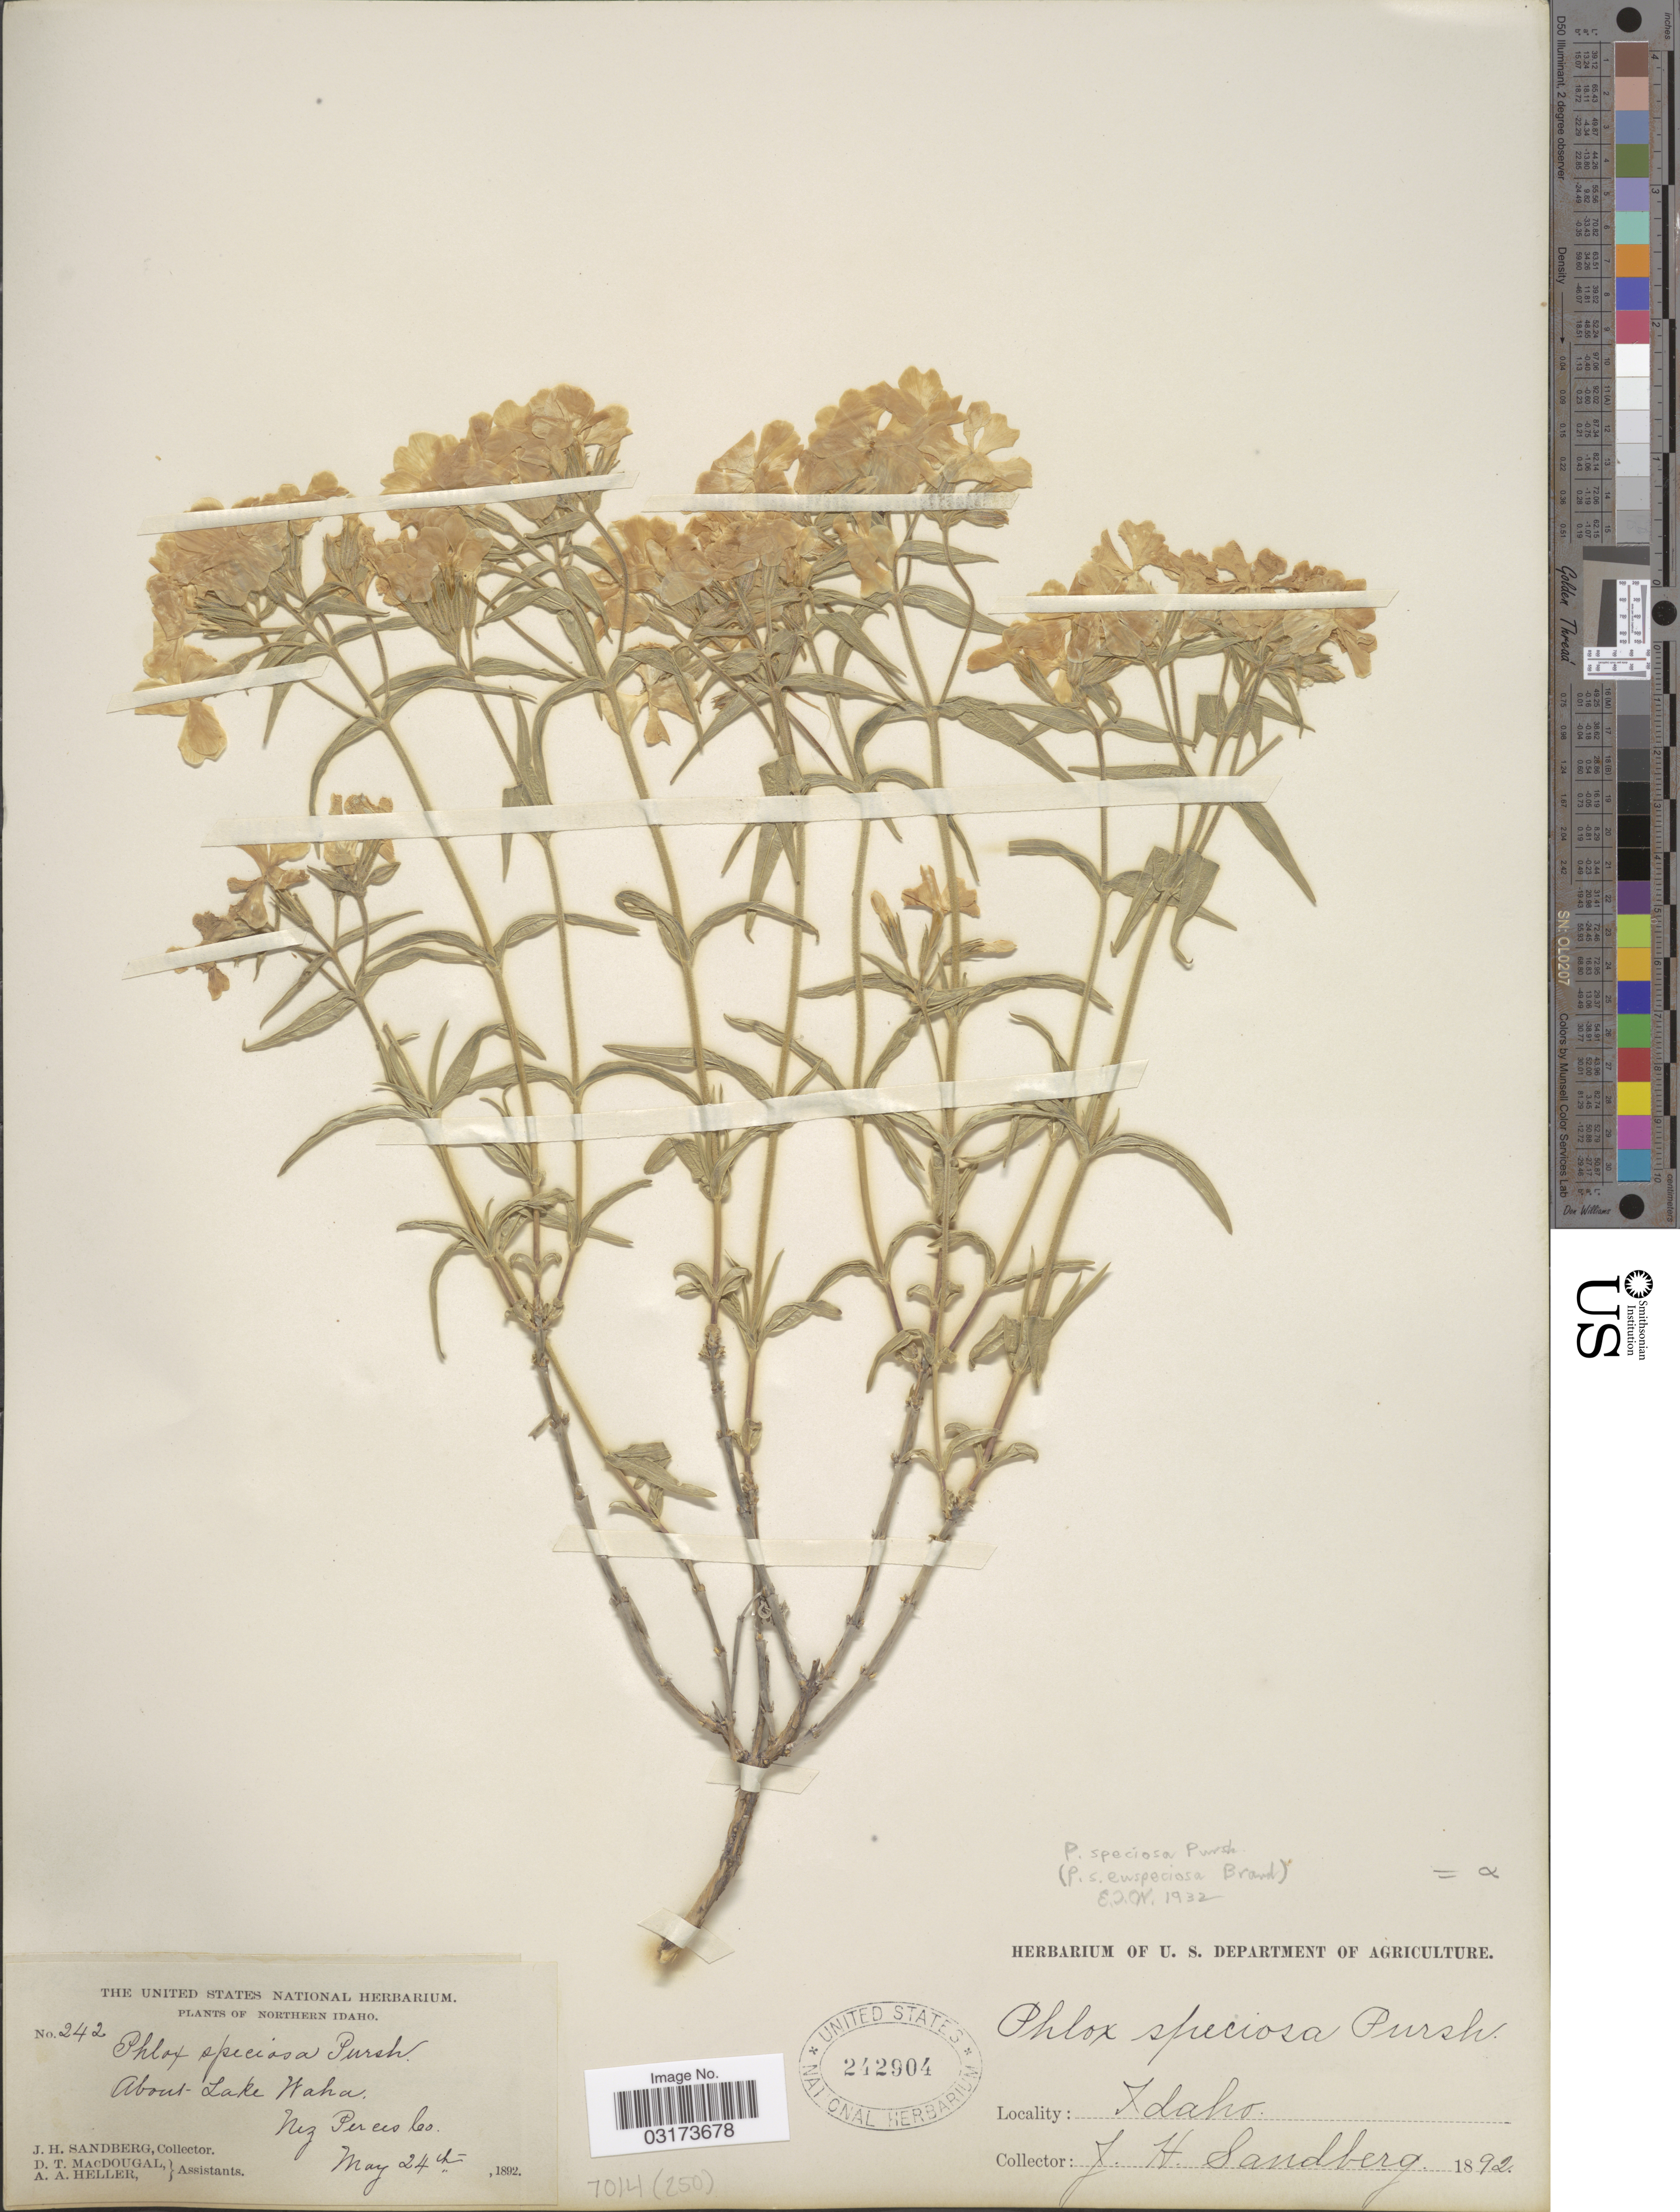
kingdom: Plantae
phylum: Tracheophyta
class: Magnoliopsida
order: Ericales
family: Polemoniaceae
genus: Phlox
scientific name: Phlox speciosa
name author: Pursh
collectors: J. H. Sandberg, D. T. MacDougal & A. A. Heller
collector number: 242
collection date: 1892-05-24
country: United States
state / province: Idaho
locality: Northern Idaho. About Lake Waha. Nez Perces Co.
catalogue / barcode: US 242904